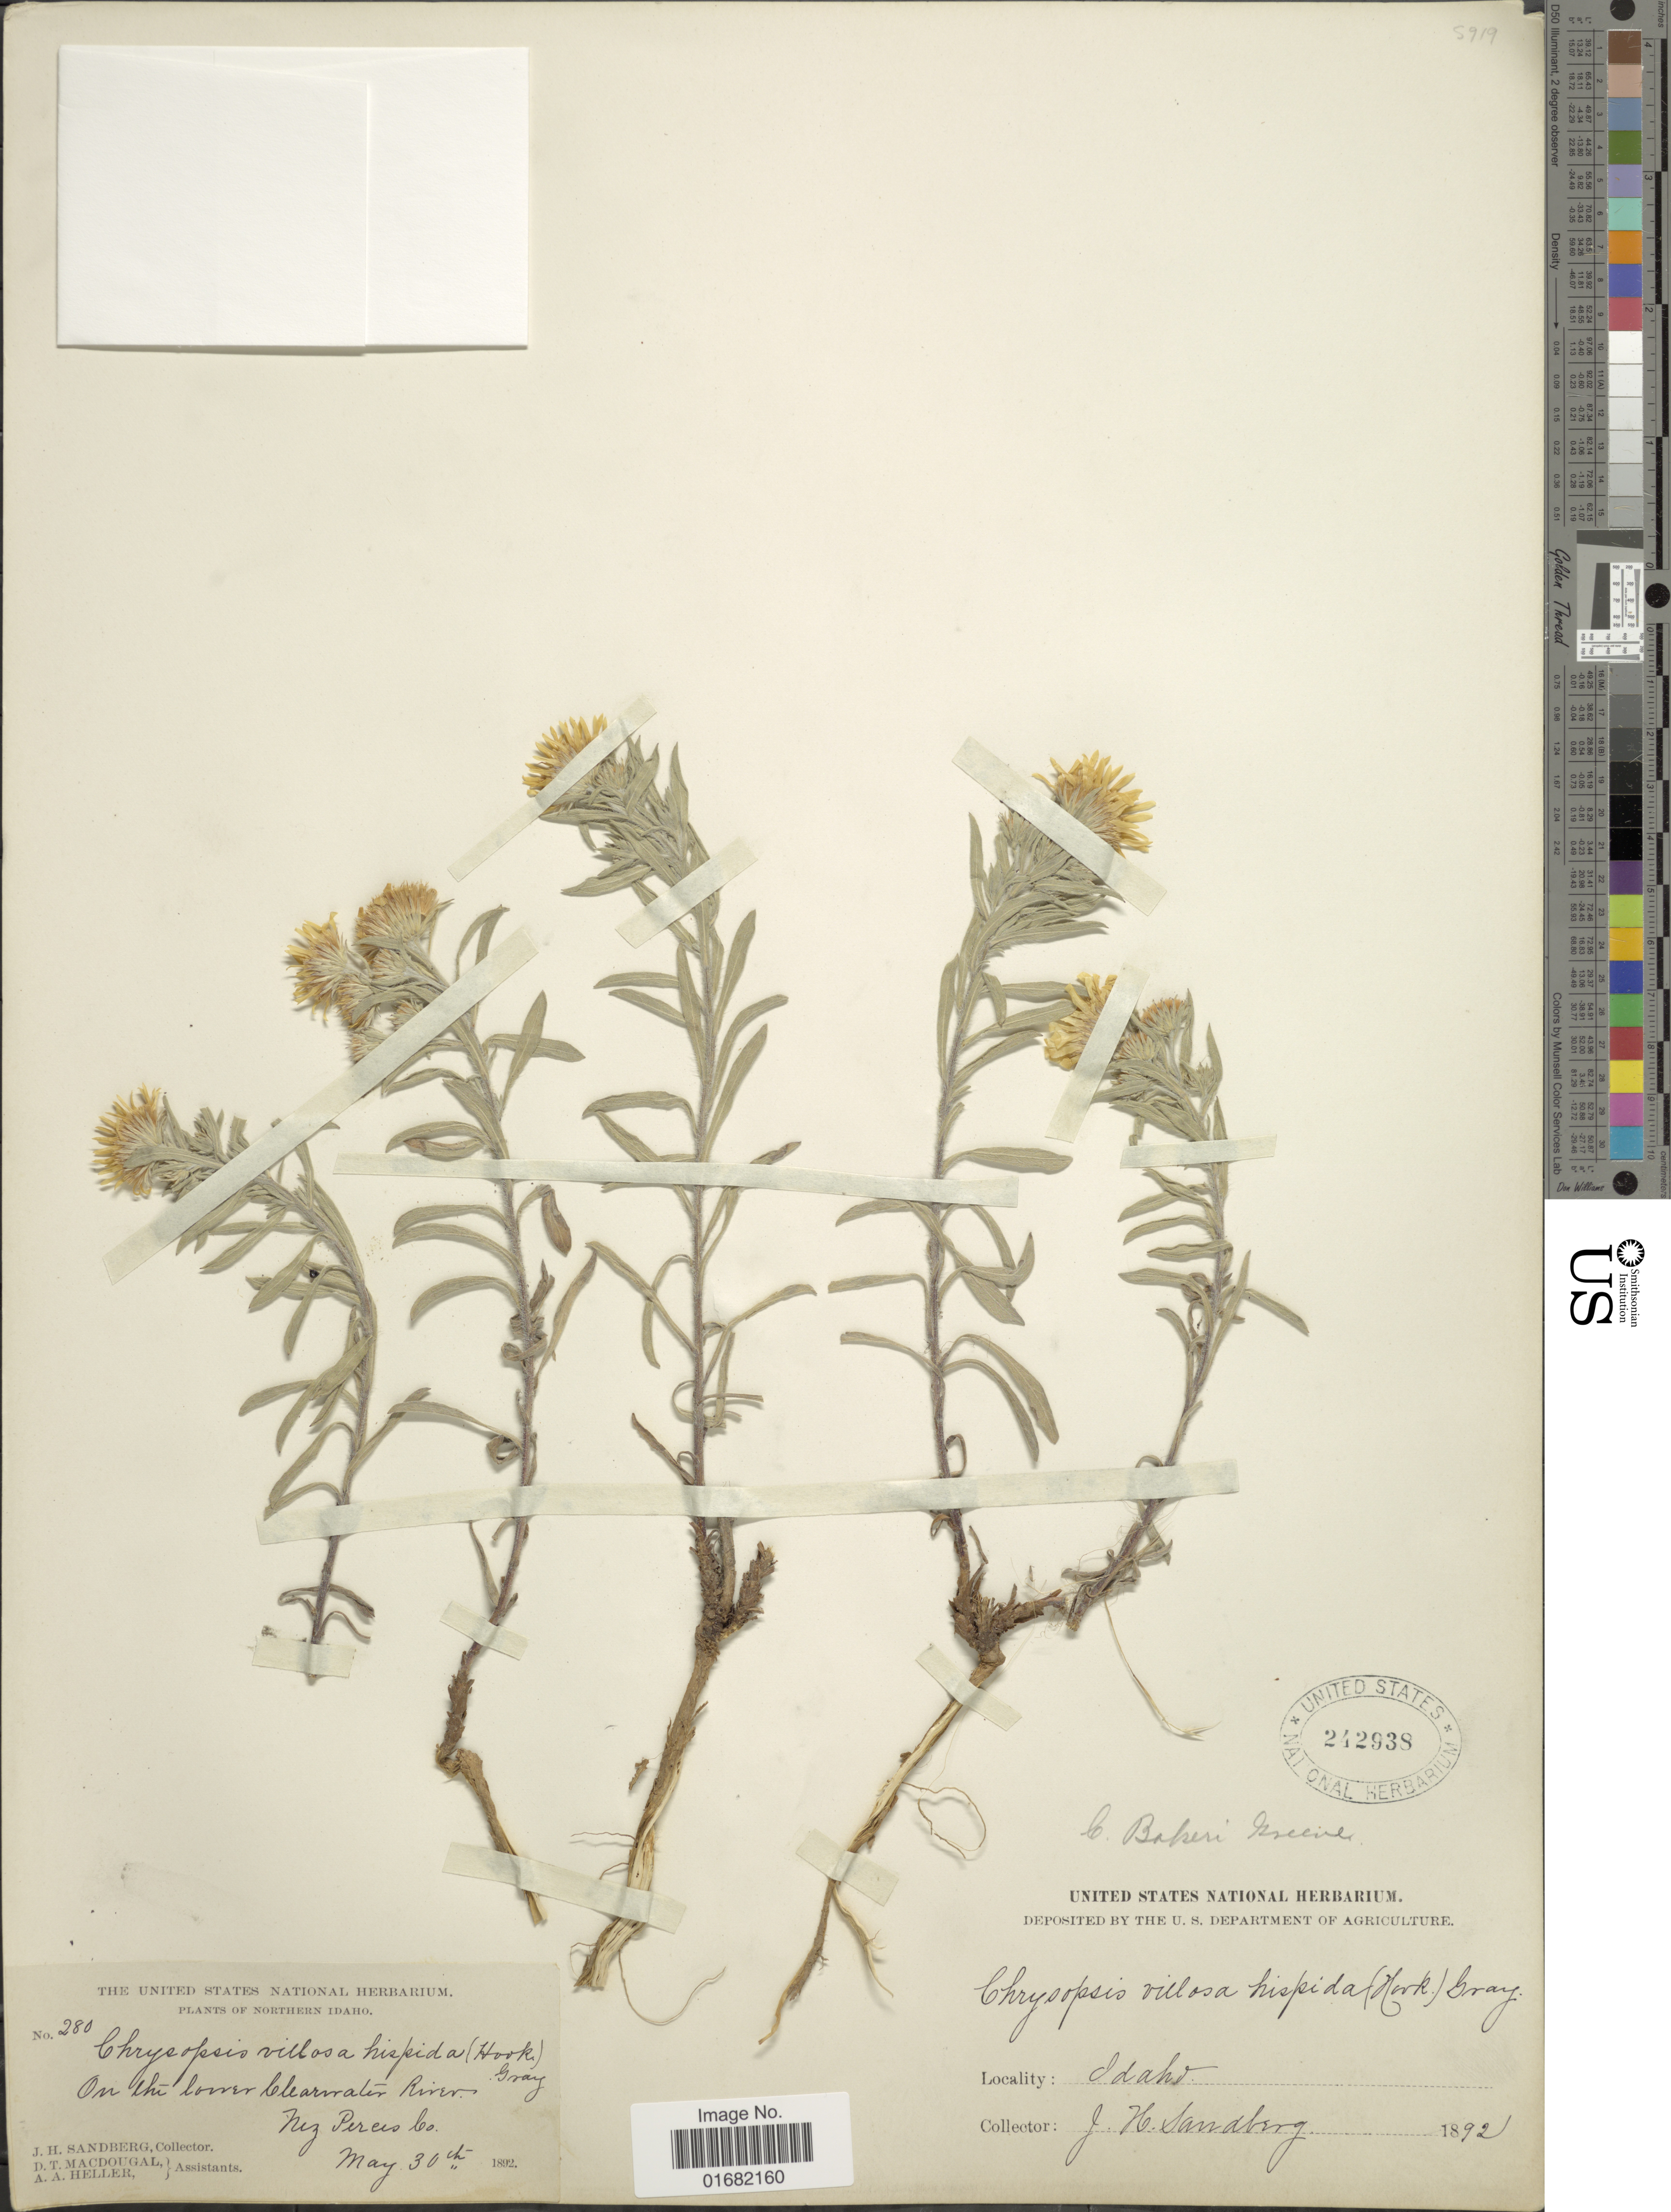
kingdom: Plantae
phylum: Tracheophyta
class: Magnoliopsida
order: Asterales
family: Asteraceae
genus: Heterotheca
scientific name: Heterotheca bakeri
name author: Greene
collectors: J. H. Sandberg, D. T. MacDougal & A. A. Heller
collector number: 280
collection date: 1892-05-30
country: United States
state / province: Idaho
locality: Northern Idaho. On the lower Clearwater River. Nez Perce Co.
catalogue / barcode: US 242938